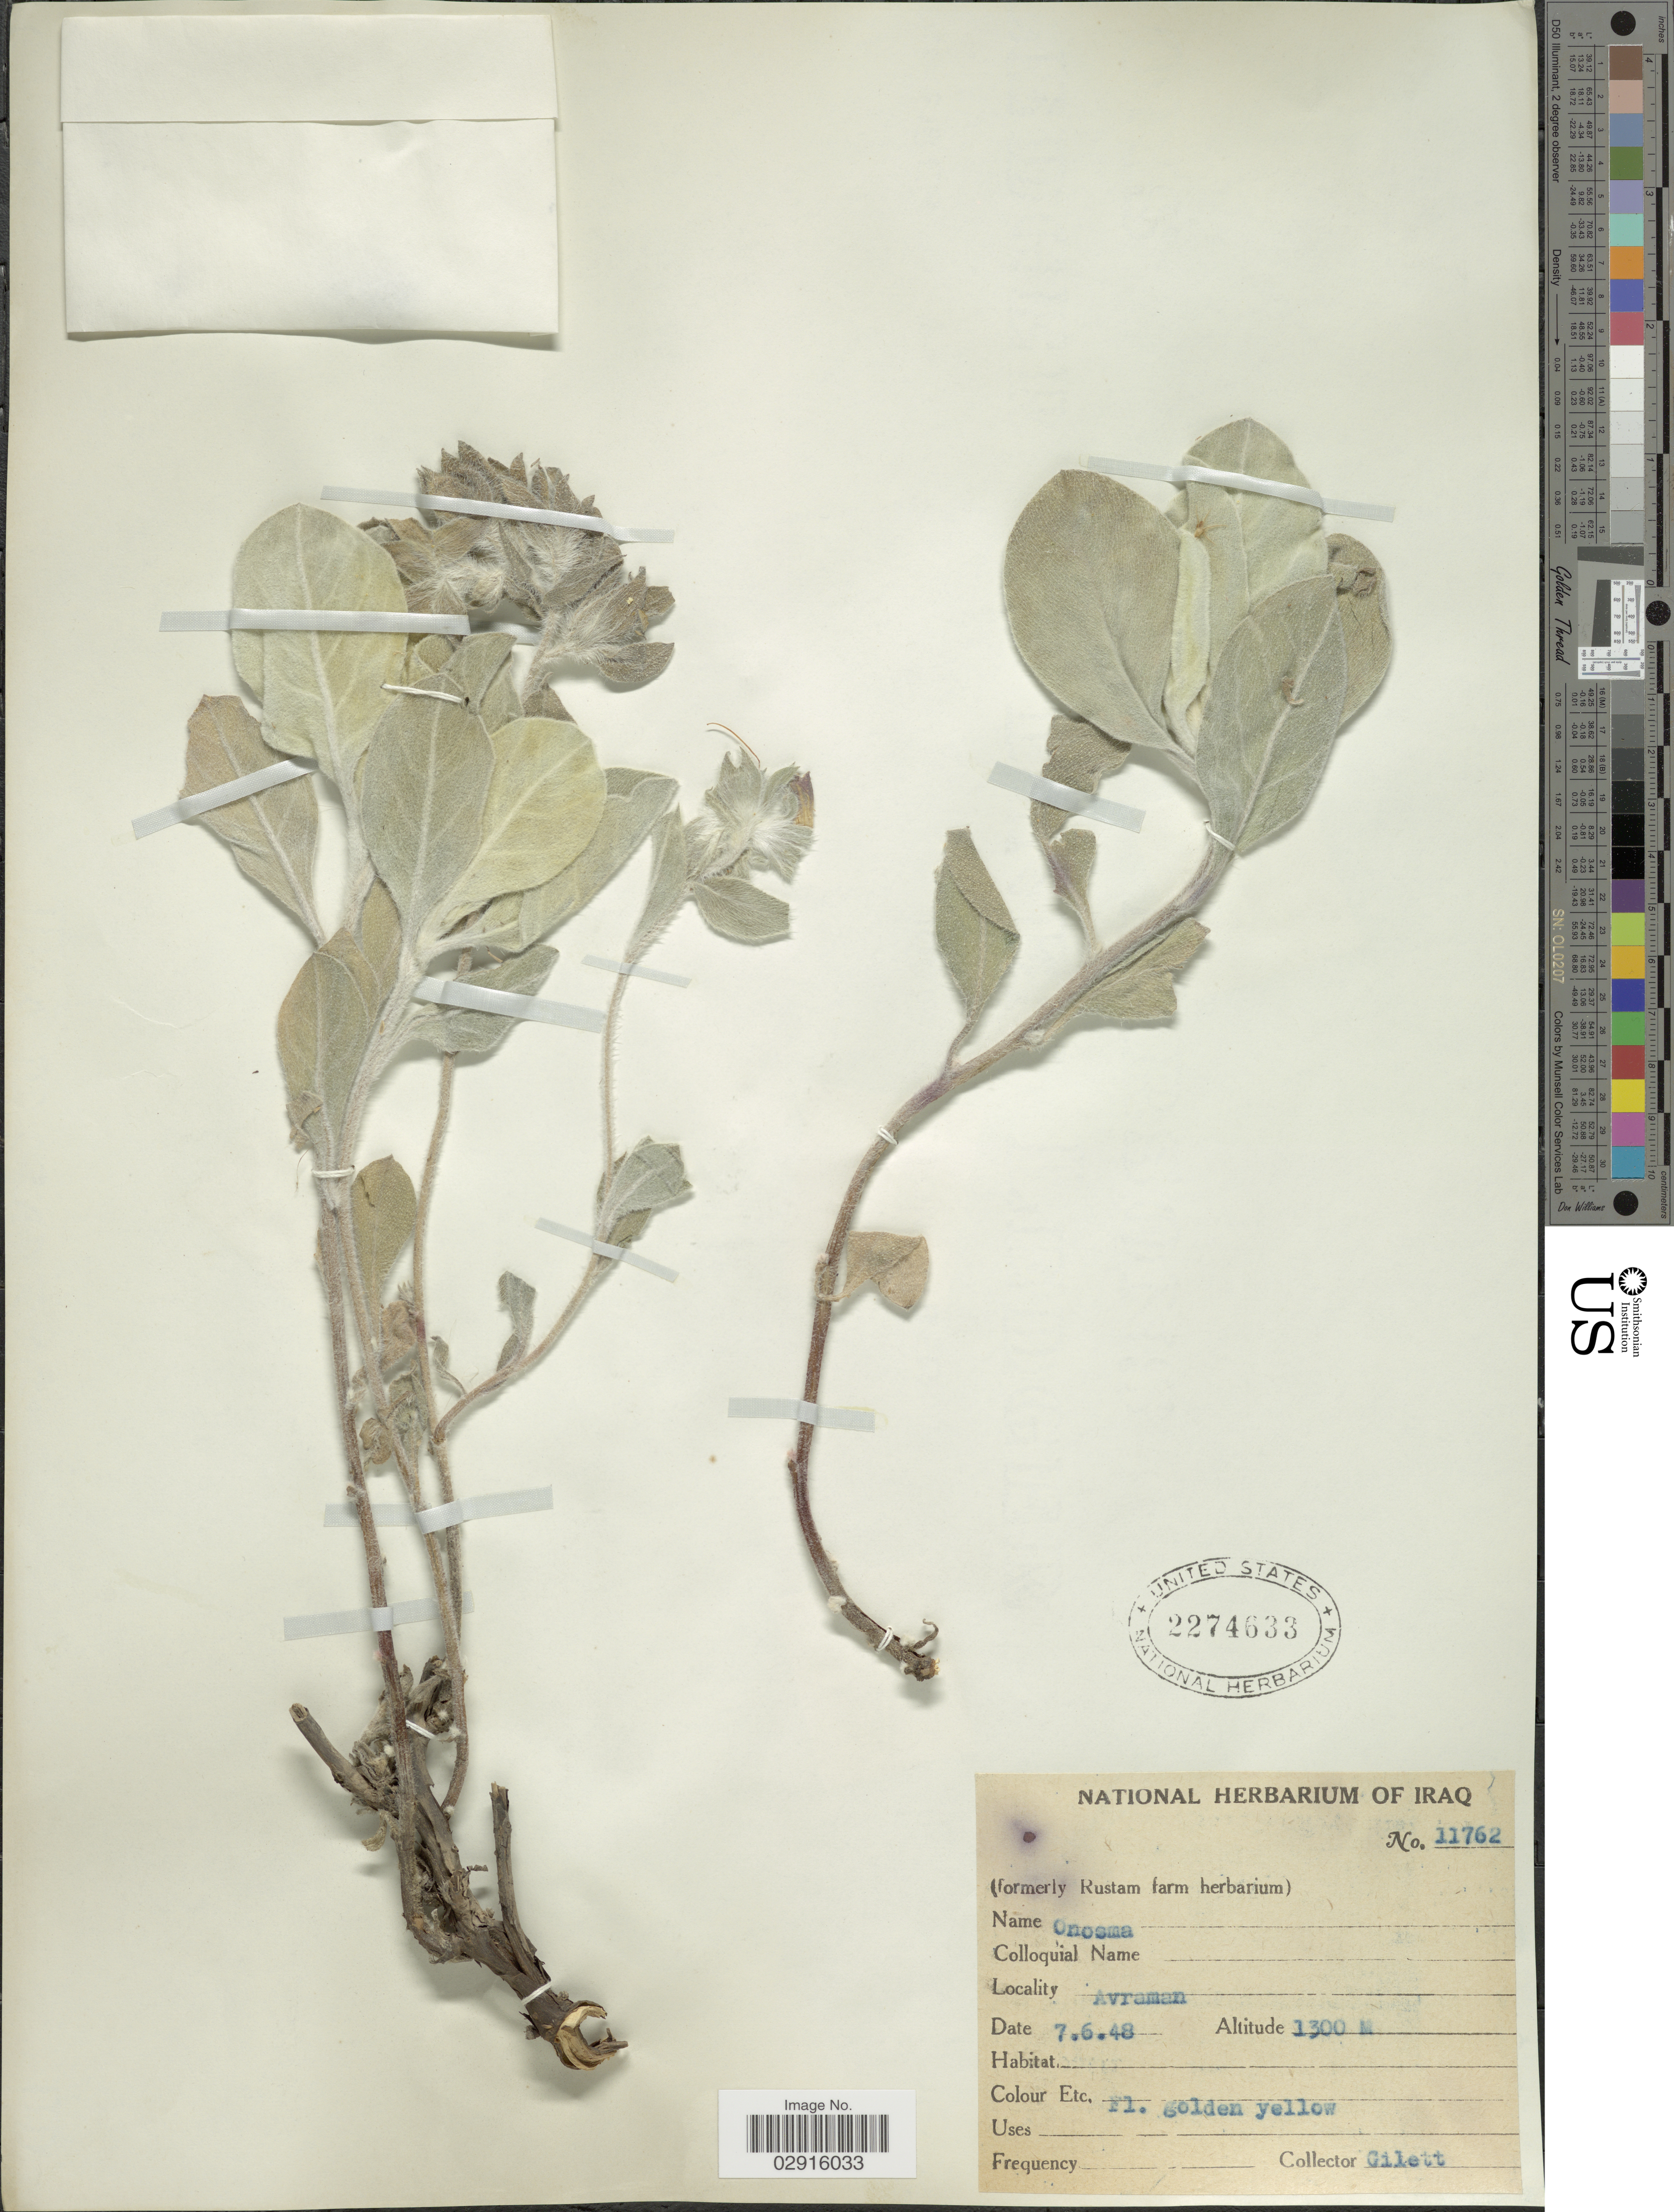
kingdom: Plantae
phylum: Tracheophyta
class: Magnoliopsida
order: Boraginales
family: Boraginaceae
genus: Onosma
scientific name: Onosma sp.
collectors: Gilett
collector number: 11762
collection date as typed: Transcribed d/m/y: 7/6/48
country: Iraq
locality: Avraman.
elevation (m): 1300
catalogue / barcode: US 2274633